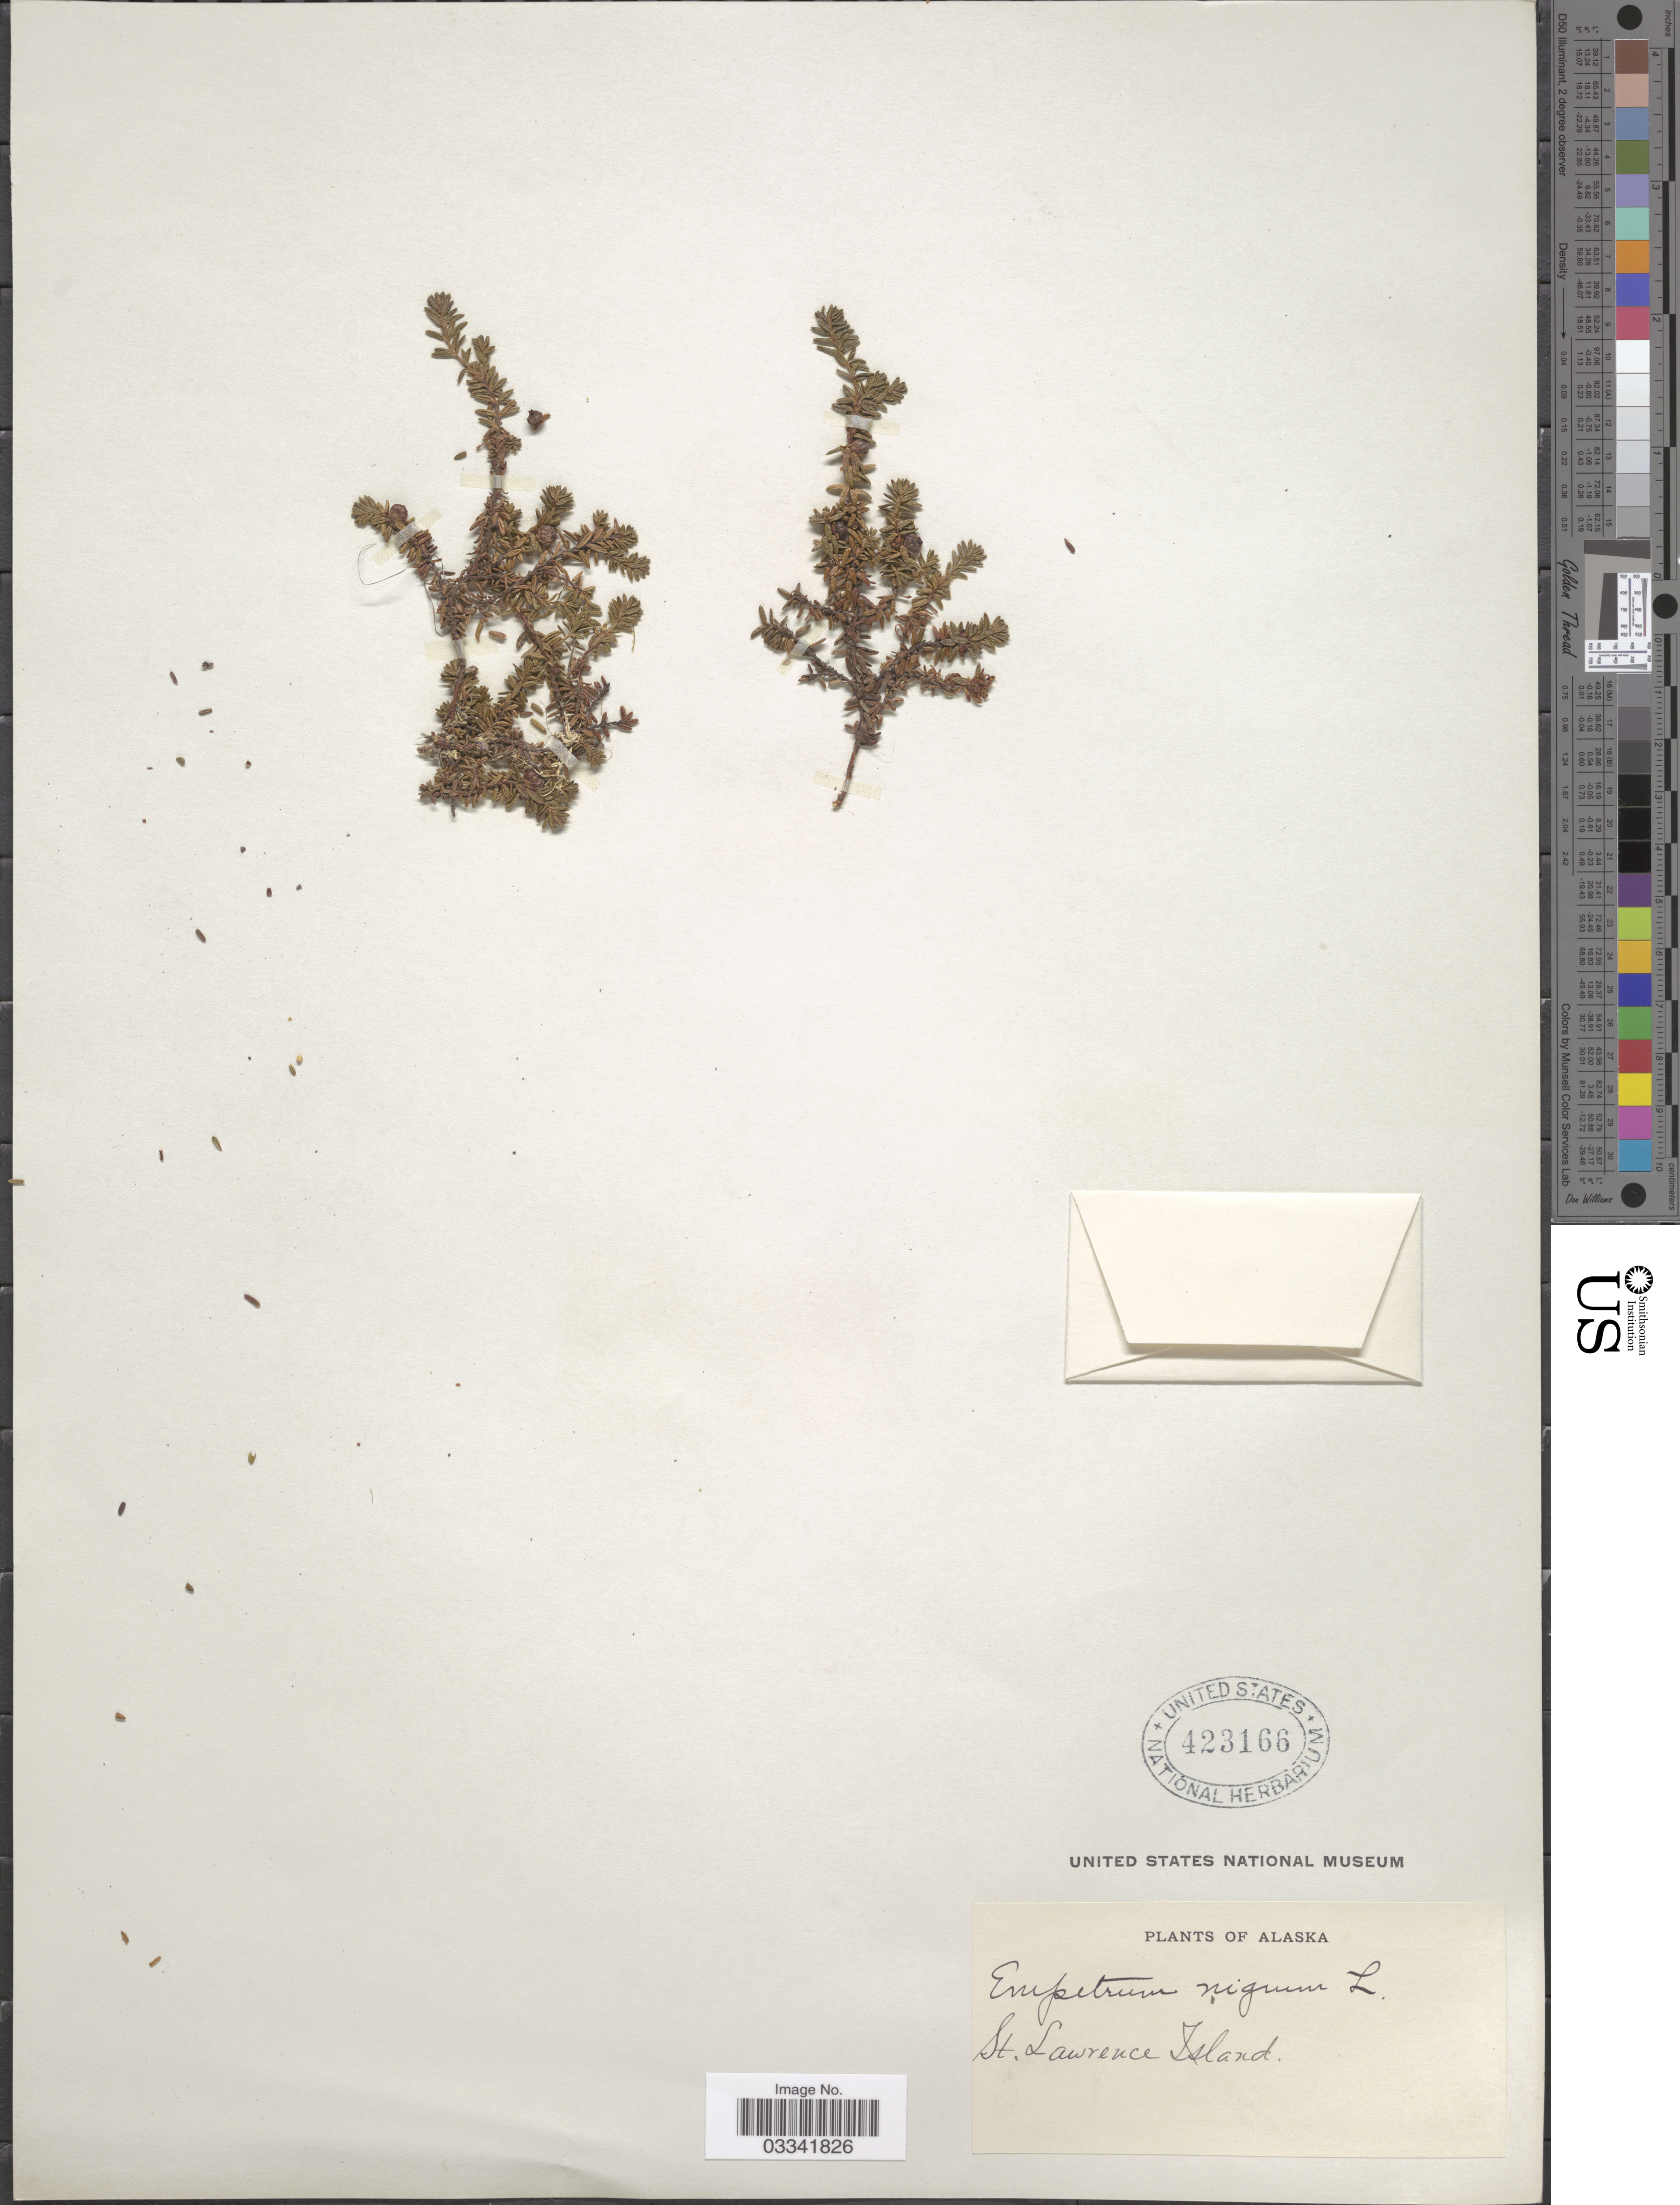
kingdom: Plantae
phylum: Tracheophyta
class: Magnoliopsida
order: Ericales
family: Ericaceae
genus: Empetrum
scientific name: Empetrum nigrum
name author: L.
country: United States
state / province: Alaska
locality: St. Lawrence Island.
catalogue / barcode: US 423166